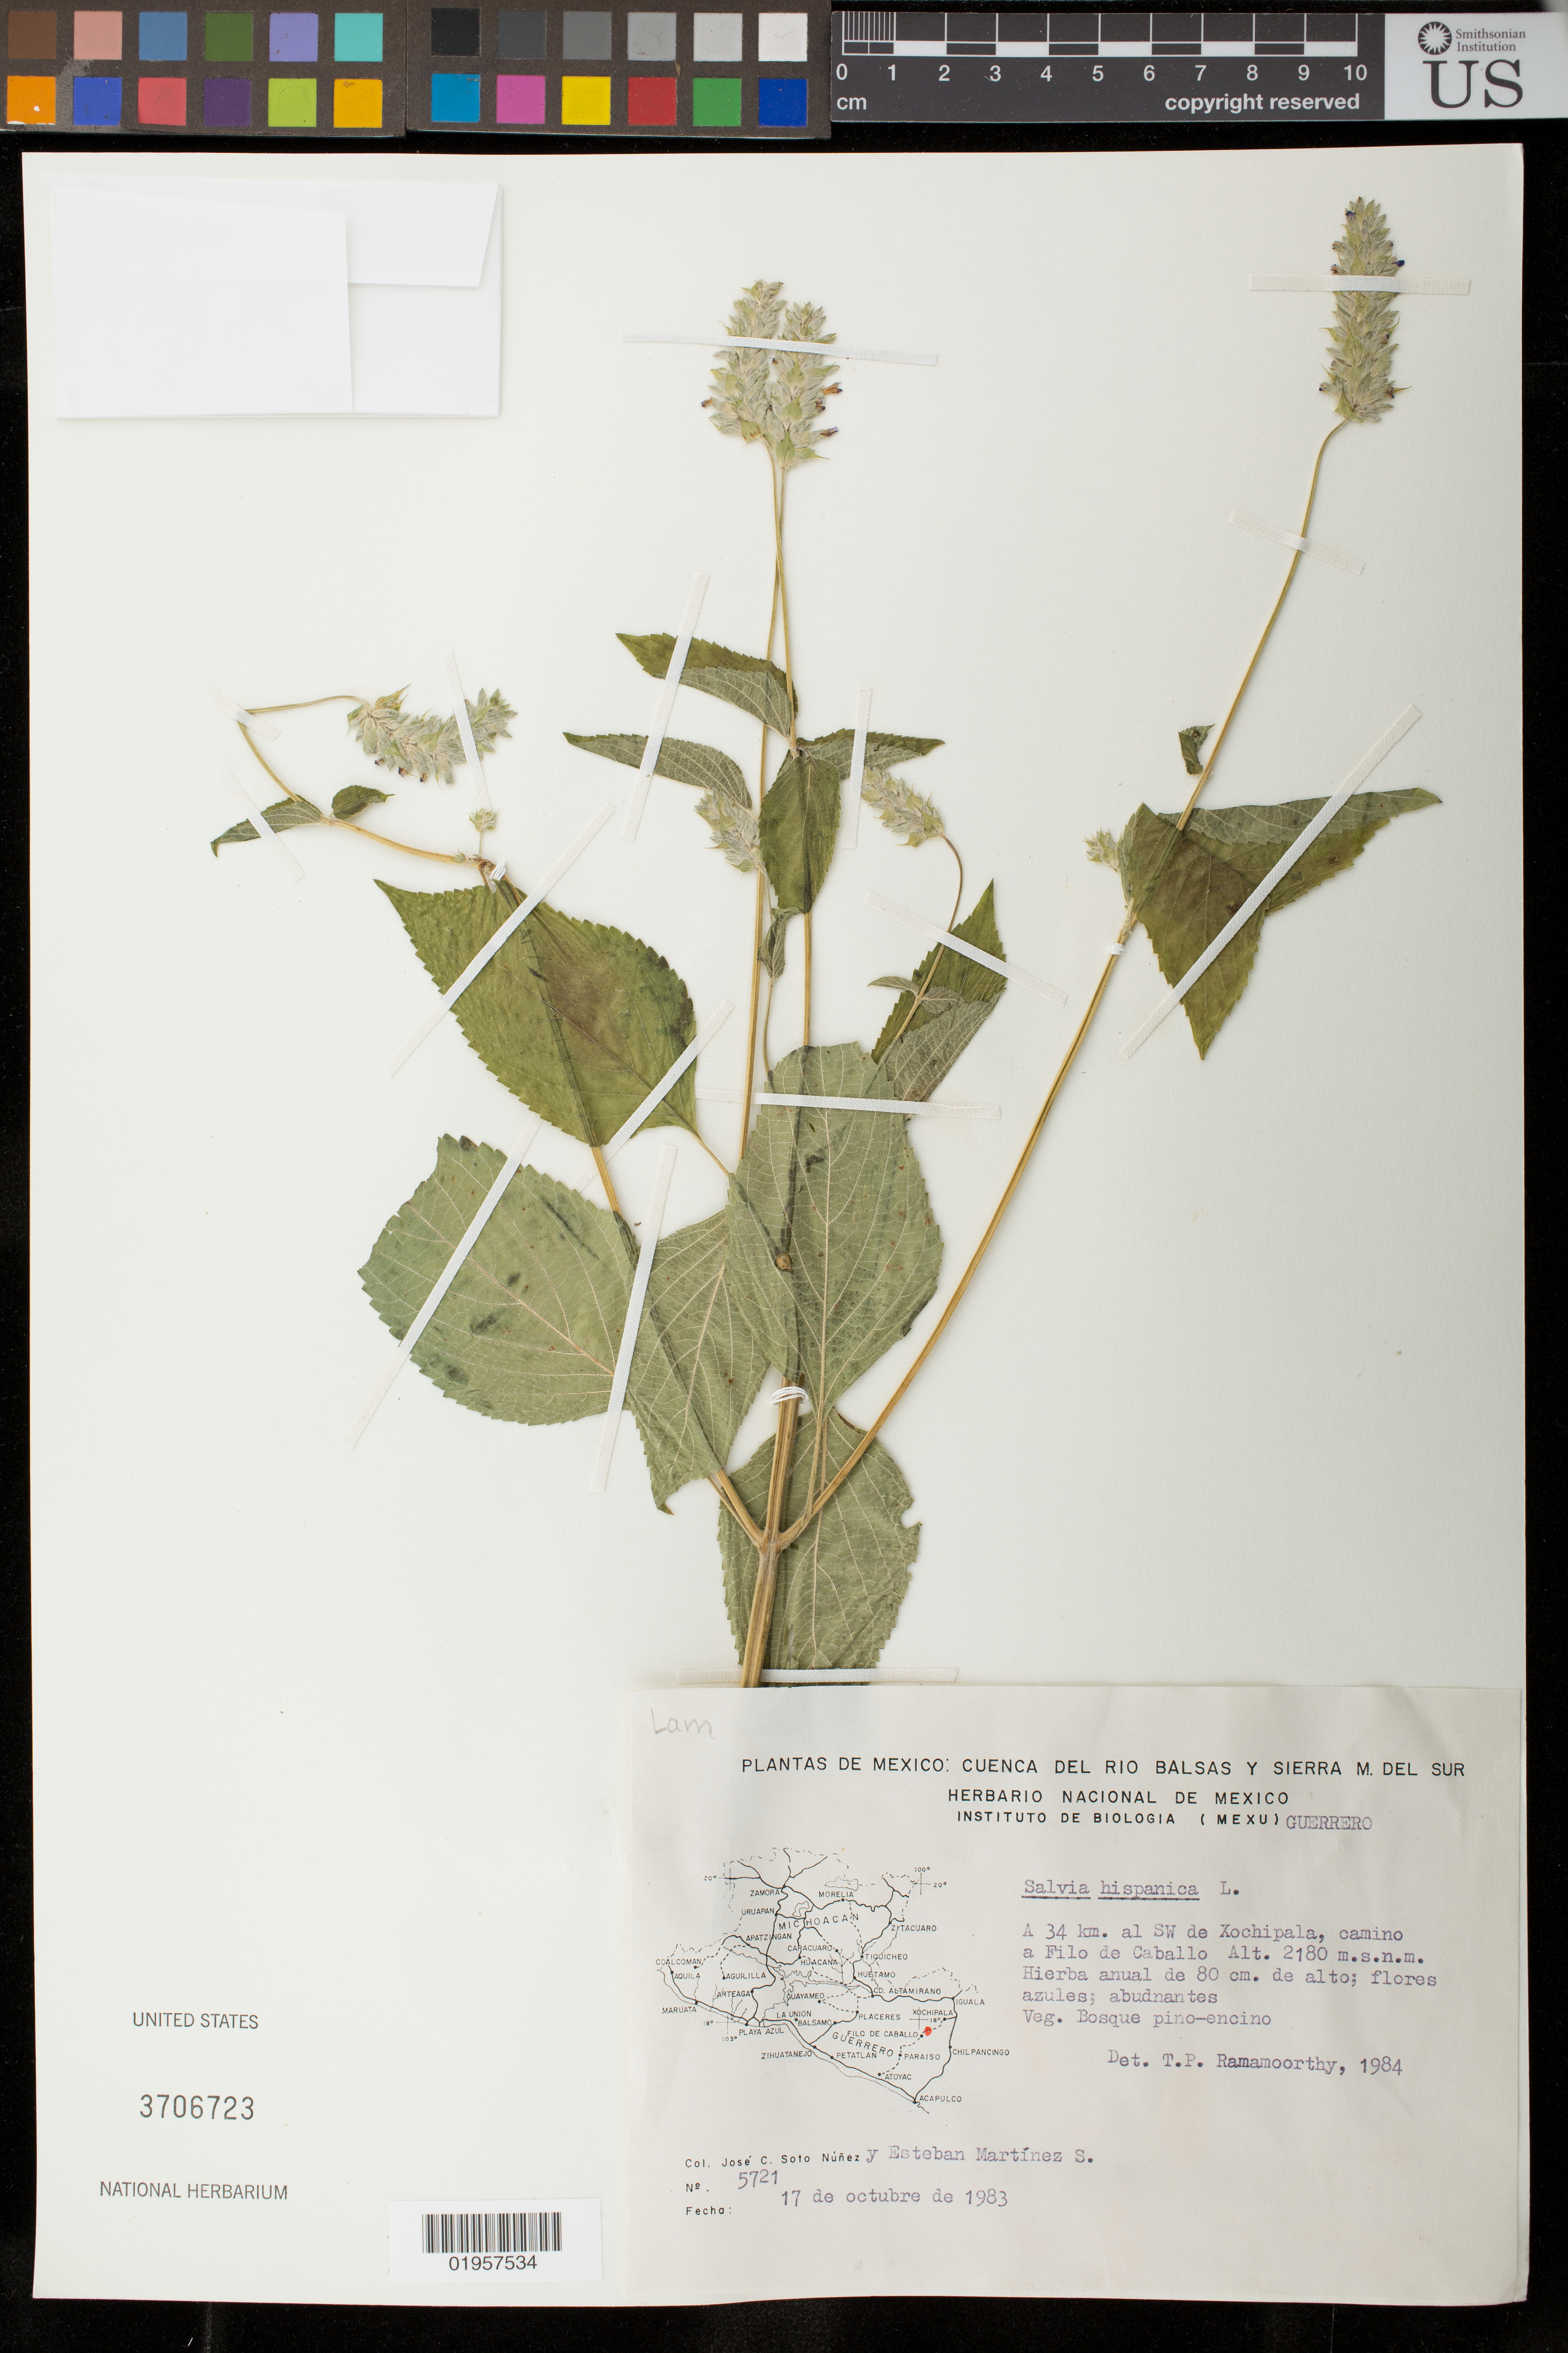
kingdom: Plantae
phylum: Tracheophyta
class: Magnoliopsida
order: Lamiales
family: Lamiaceae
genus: Salvia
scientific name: Salvia hispanica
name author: L.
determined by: Ramamoorthy, T. P.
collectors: J. C. Soto Núñez & E. Martínez S.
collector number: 5721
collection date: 1983-10-17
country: Mexico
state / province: Guerrero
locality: Xochipala, a 34 km al SW; camino a Filo de Caballo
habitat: Bosque pino-encino; abundantes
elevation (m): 2180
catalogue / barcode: US 3706723